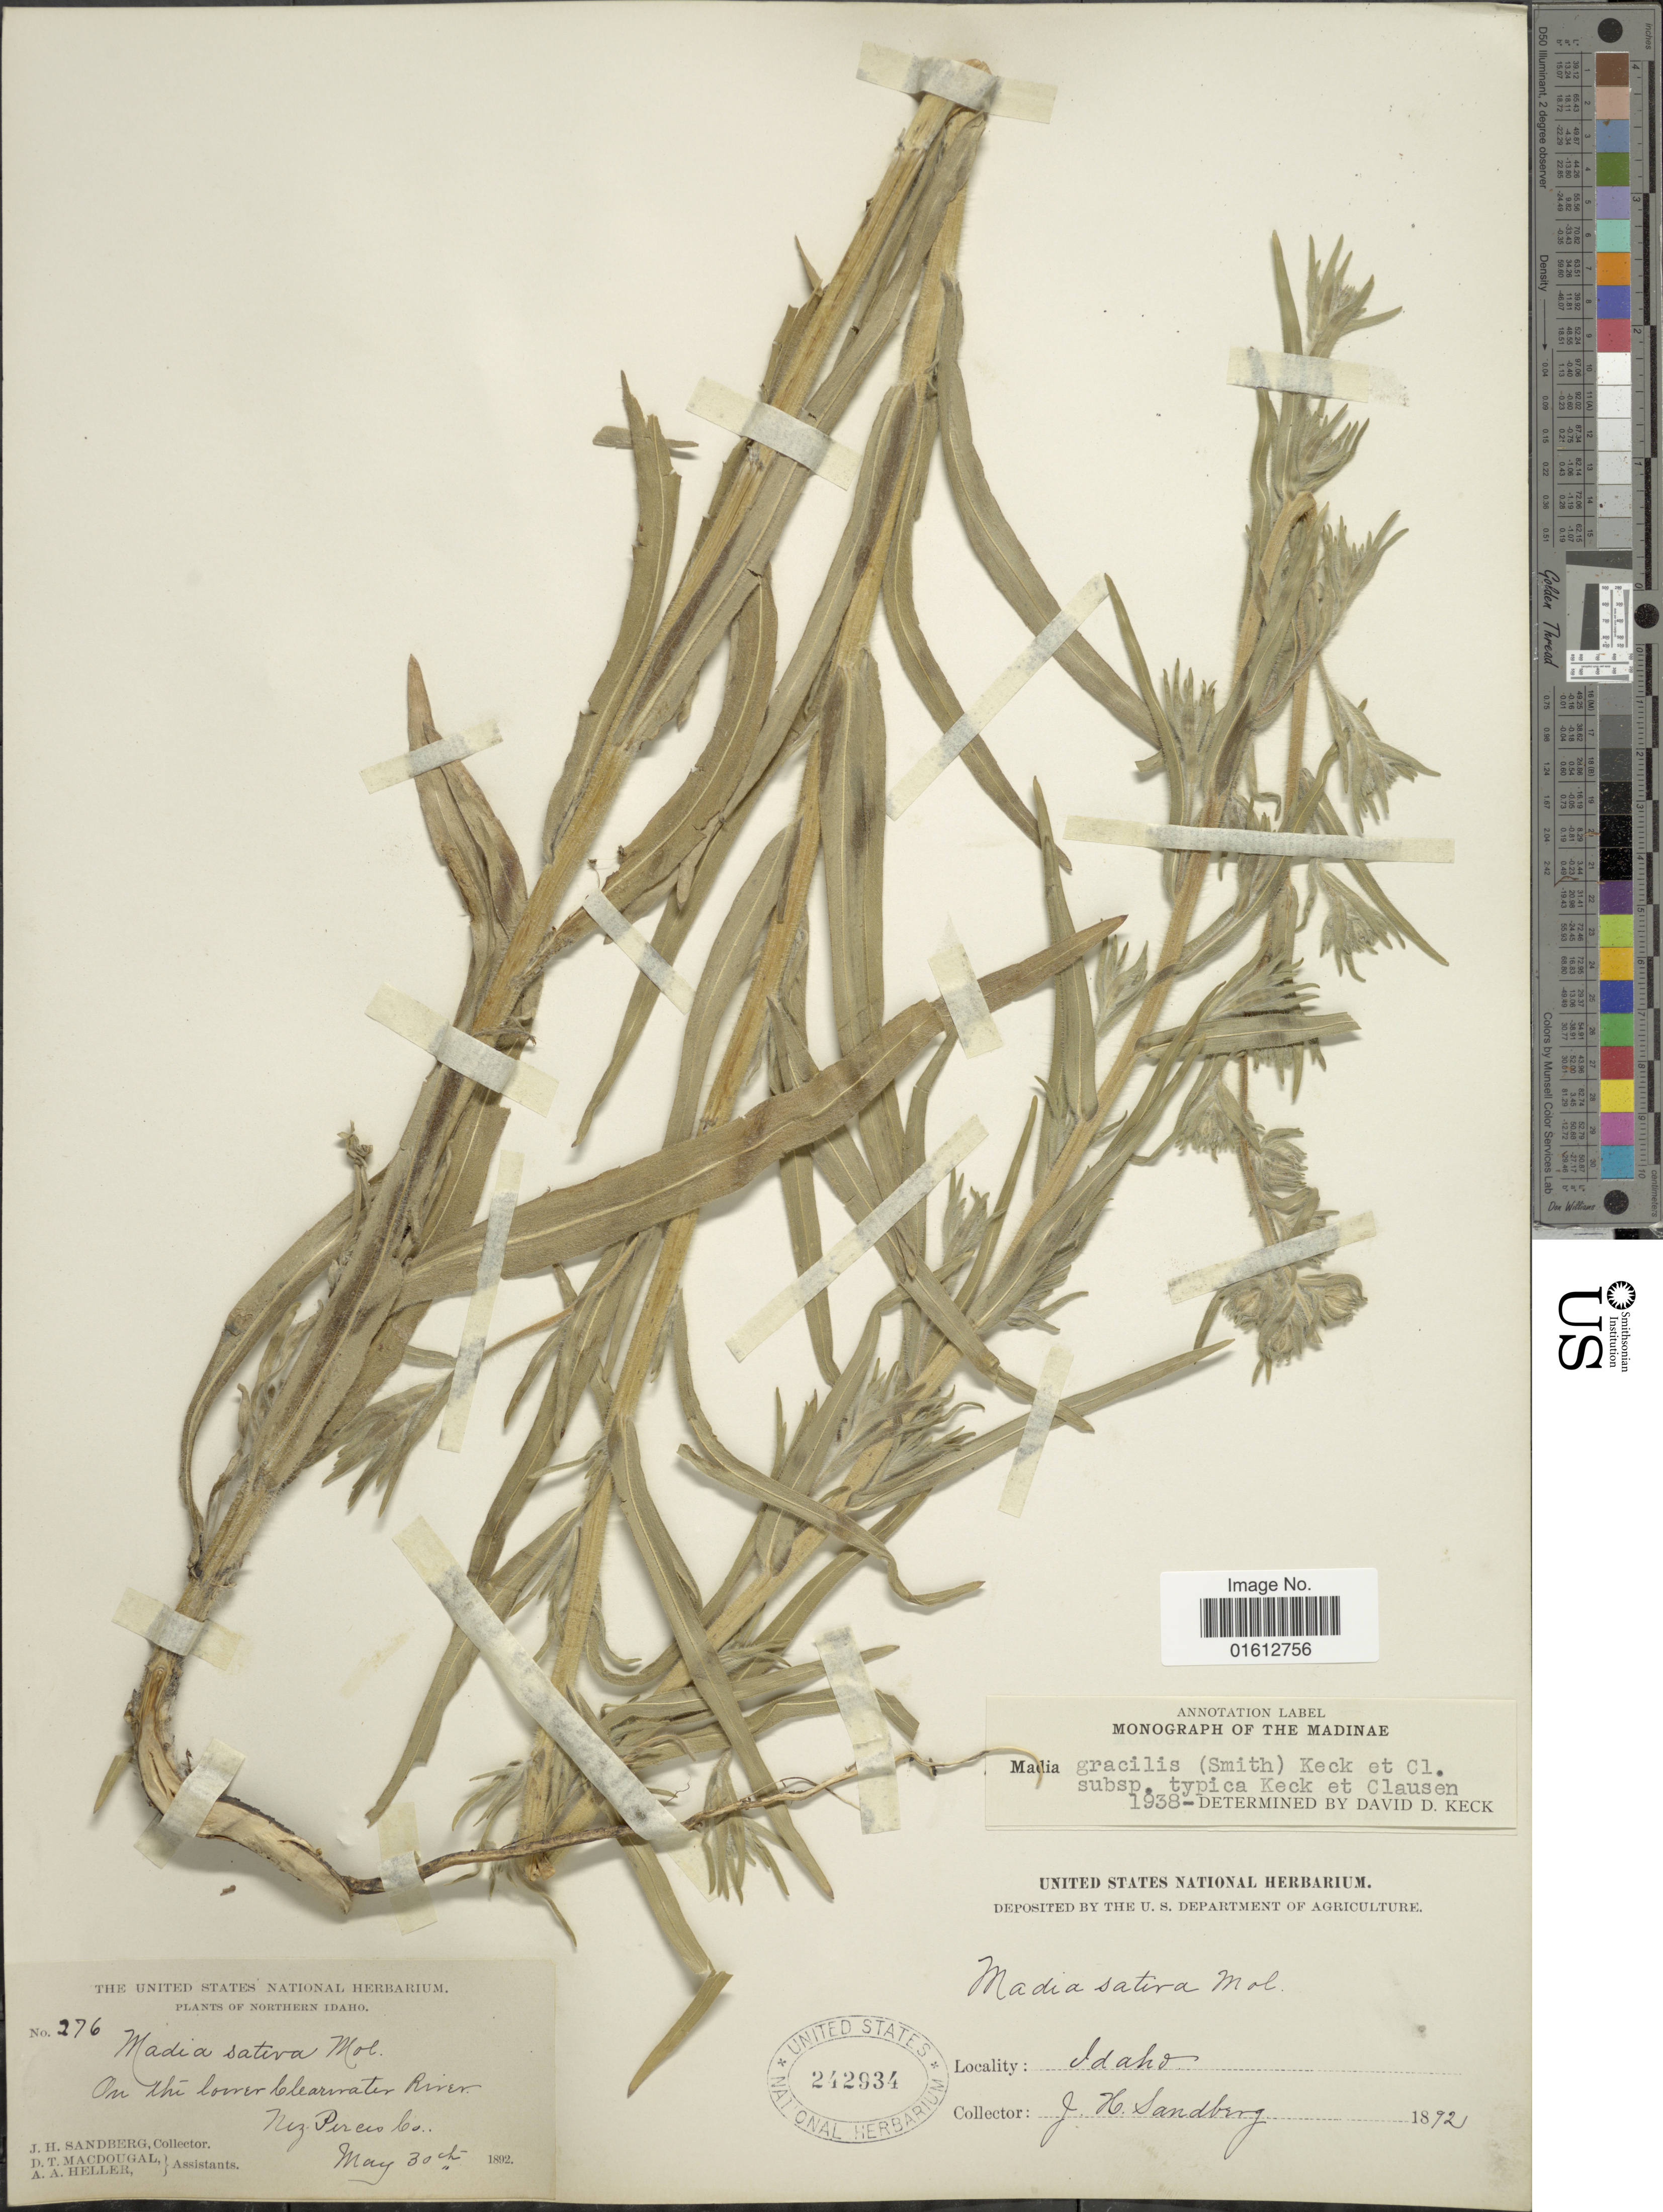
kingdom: Plantae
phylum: Tracheophyta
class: Magnoliopsida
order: Asterales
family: Asteraceae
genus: Madia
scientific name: Madia gracilis subsp. gracilis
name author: (Sm.) D.D. Keck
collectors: J. H. Sandberg, D. T. MacDougal & A. A. Heller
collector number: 276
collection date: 1892-05-30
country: United States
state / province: Idaho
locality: Northern Idaho, on the lower Clearwater River. Nez Perces Co.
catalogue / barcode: US 242934